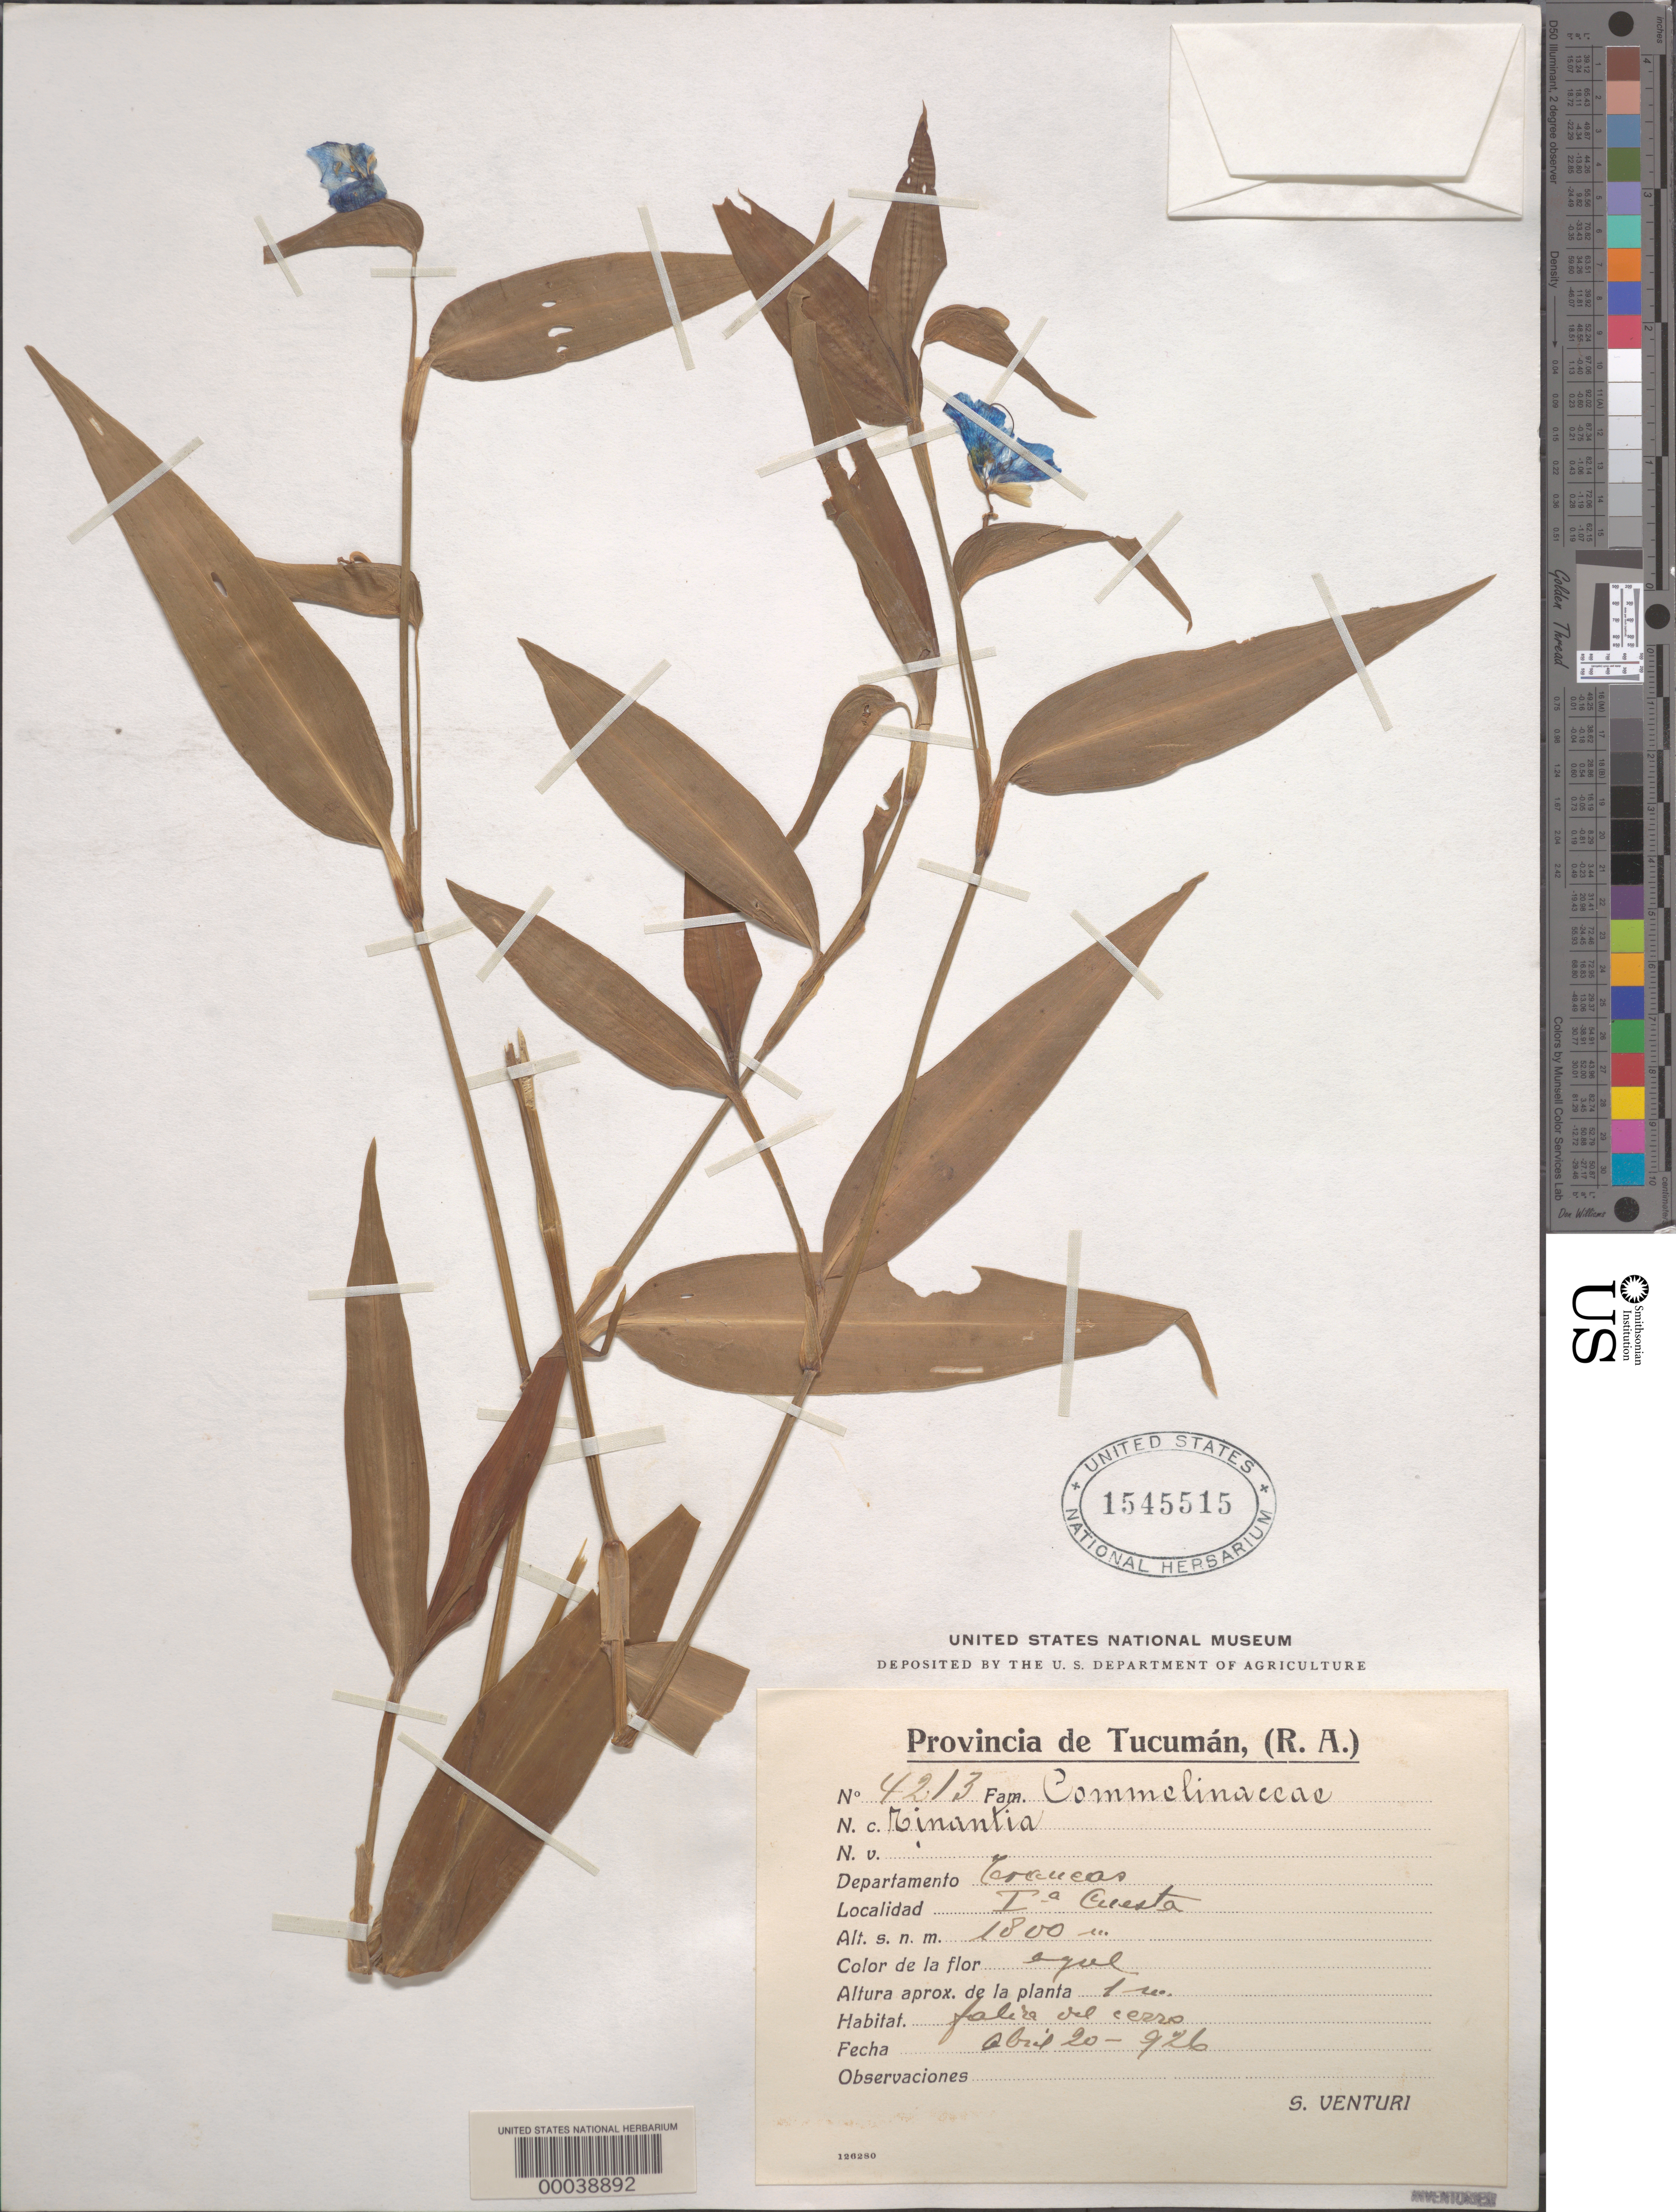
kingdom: Plantae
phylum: Tracheophyta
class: Liliopsida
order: Commelinales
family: Commelinaceae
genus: Commelina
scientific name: Commelina quitensis var. mandonii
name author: C.B. Clarke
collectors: S. Venturi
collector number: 4213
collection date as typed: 20 Apr 1926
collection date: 1926-04-20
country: Argentina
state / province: Tucumán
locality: Cuesta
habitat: Slope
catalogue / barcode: US 1545515